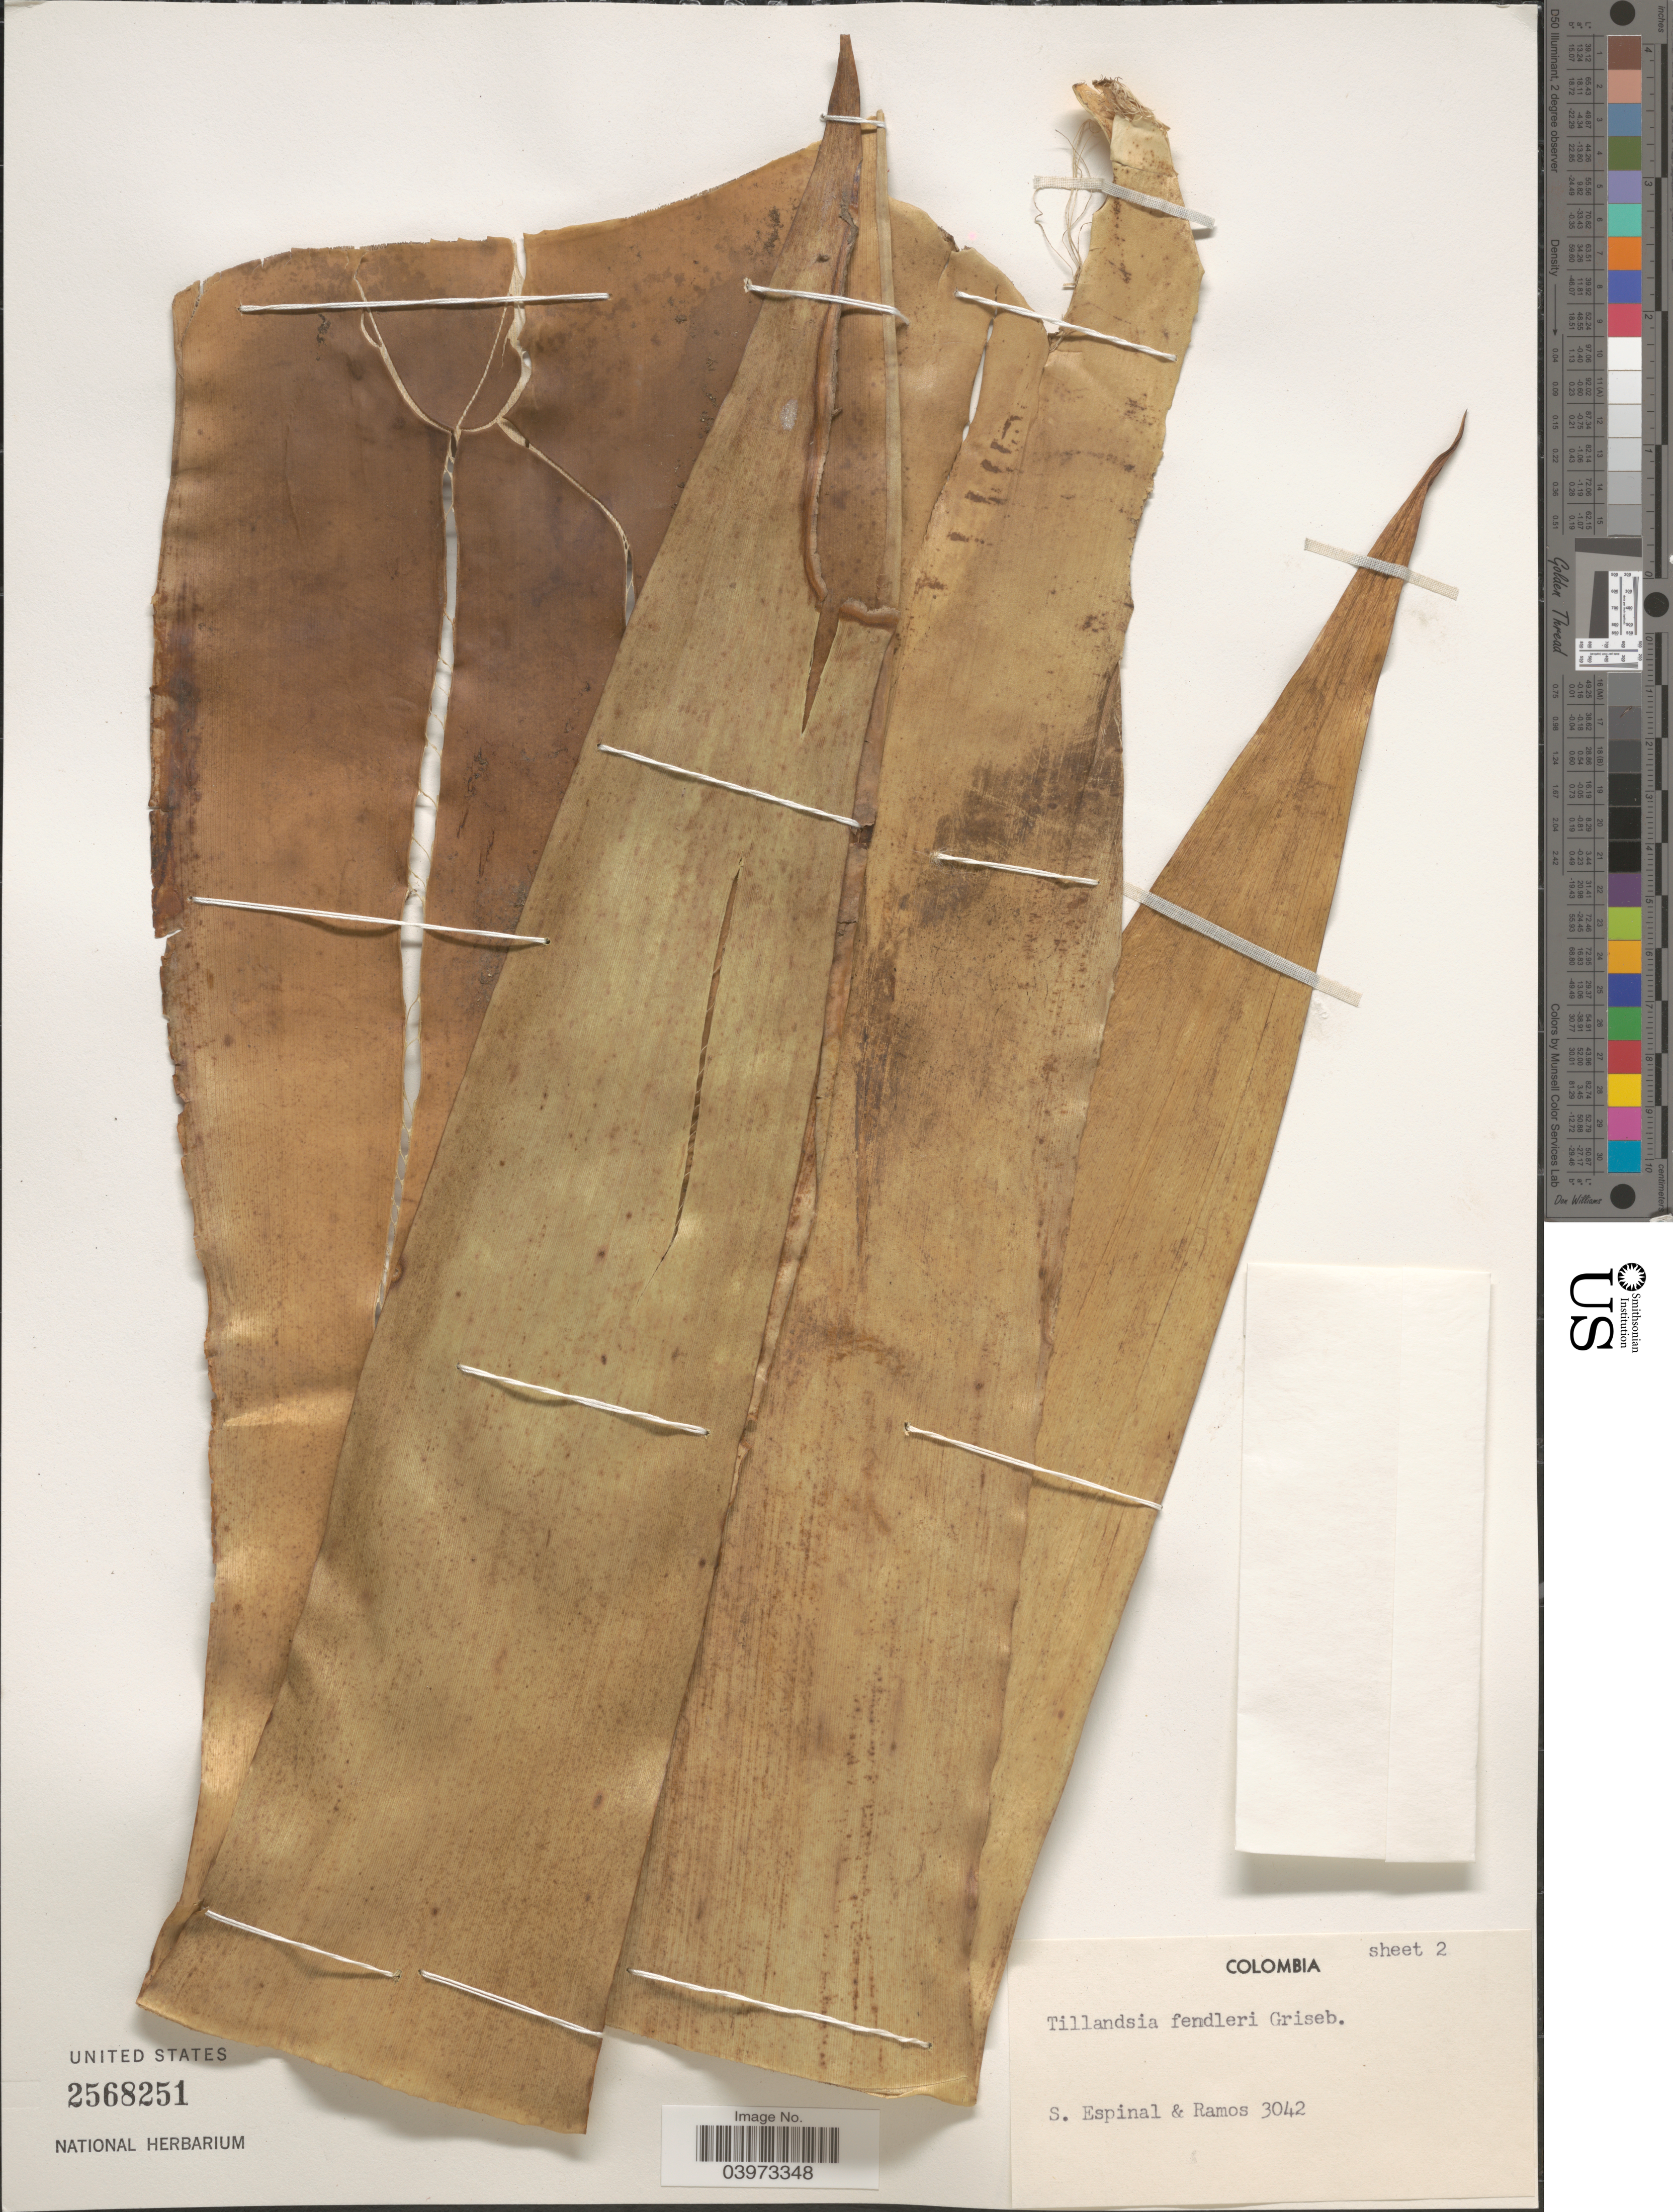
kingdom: Plantae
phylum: Tracheophyta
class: Liliopsida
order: Poales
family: Bromeliaceae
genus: Tillandsia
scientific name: Tillandsia fendleri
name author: Griseb.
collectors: S. Espinal & -. Ramos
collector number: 3042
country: Colombia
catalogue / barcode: US 2568251